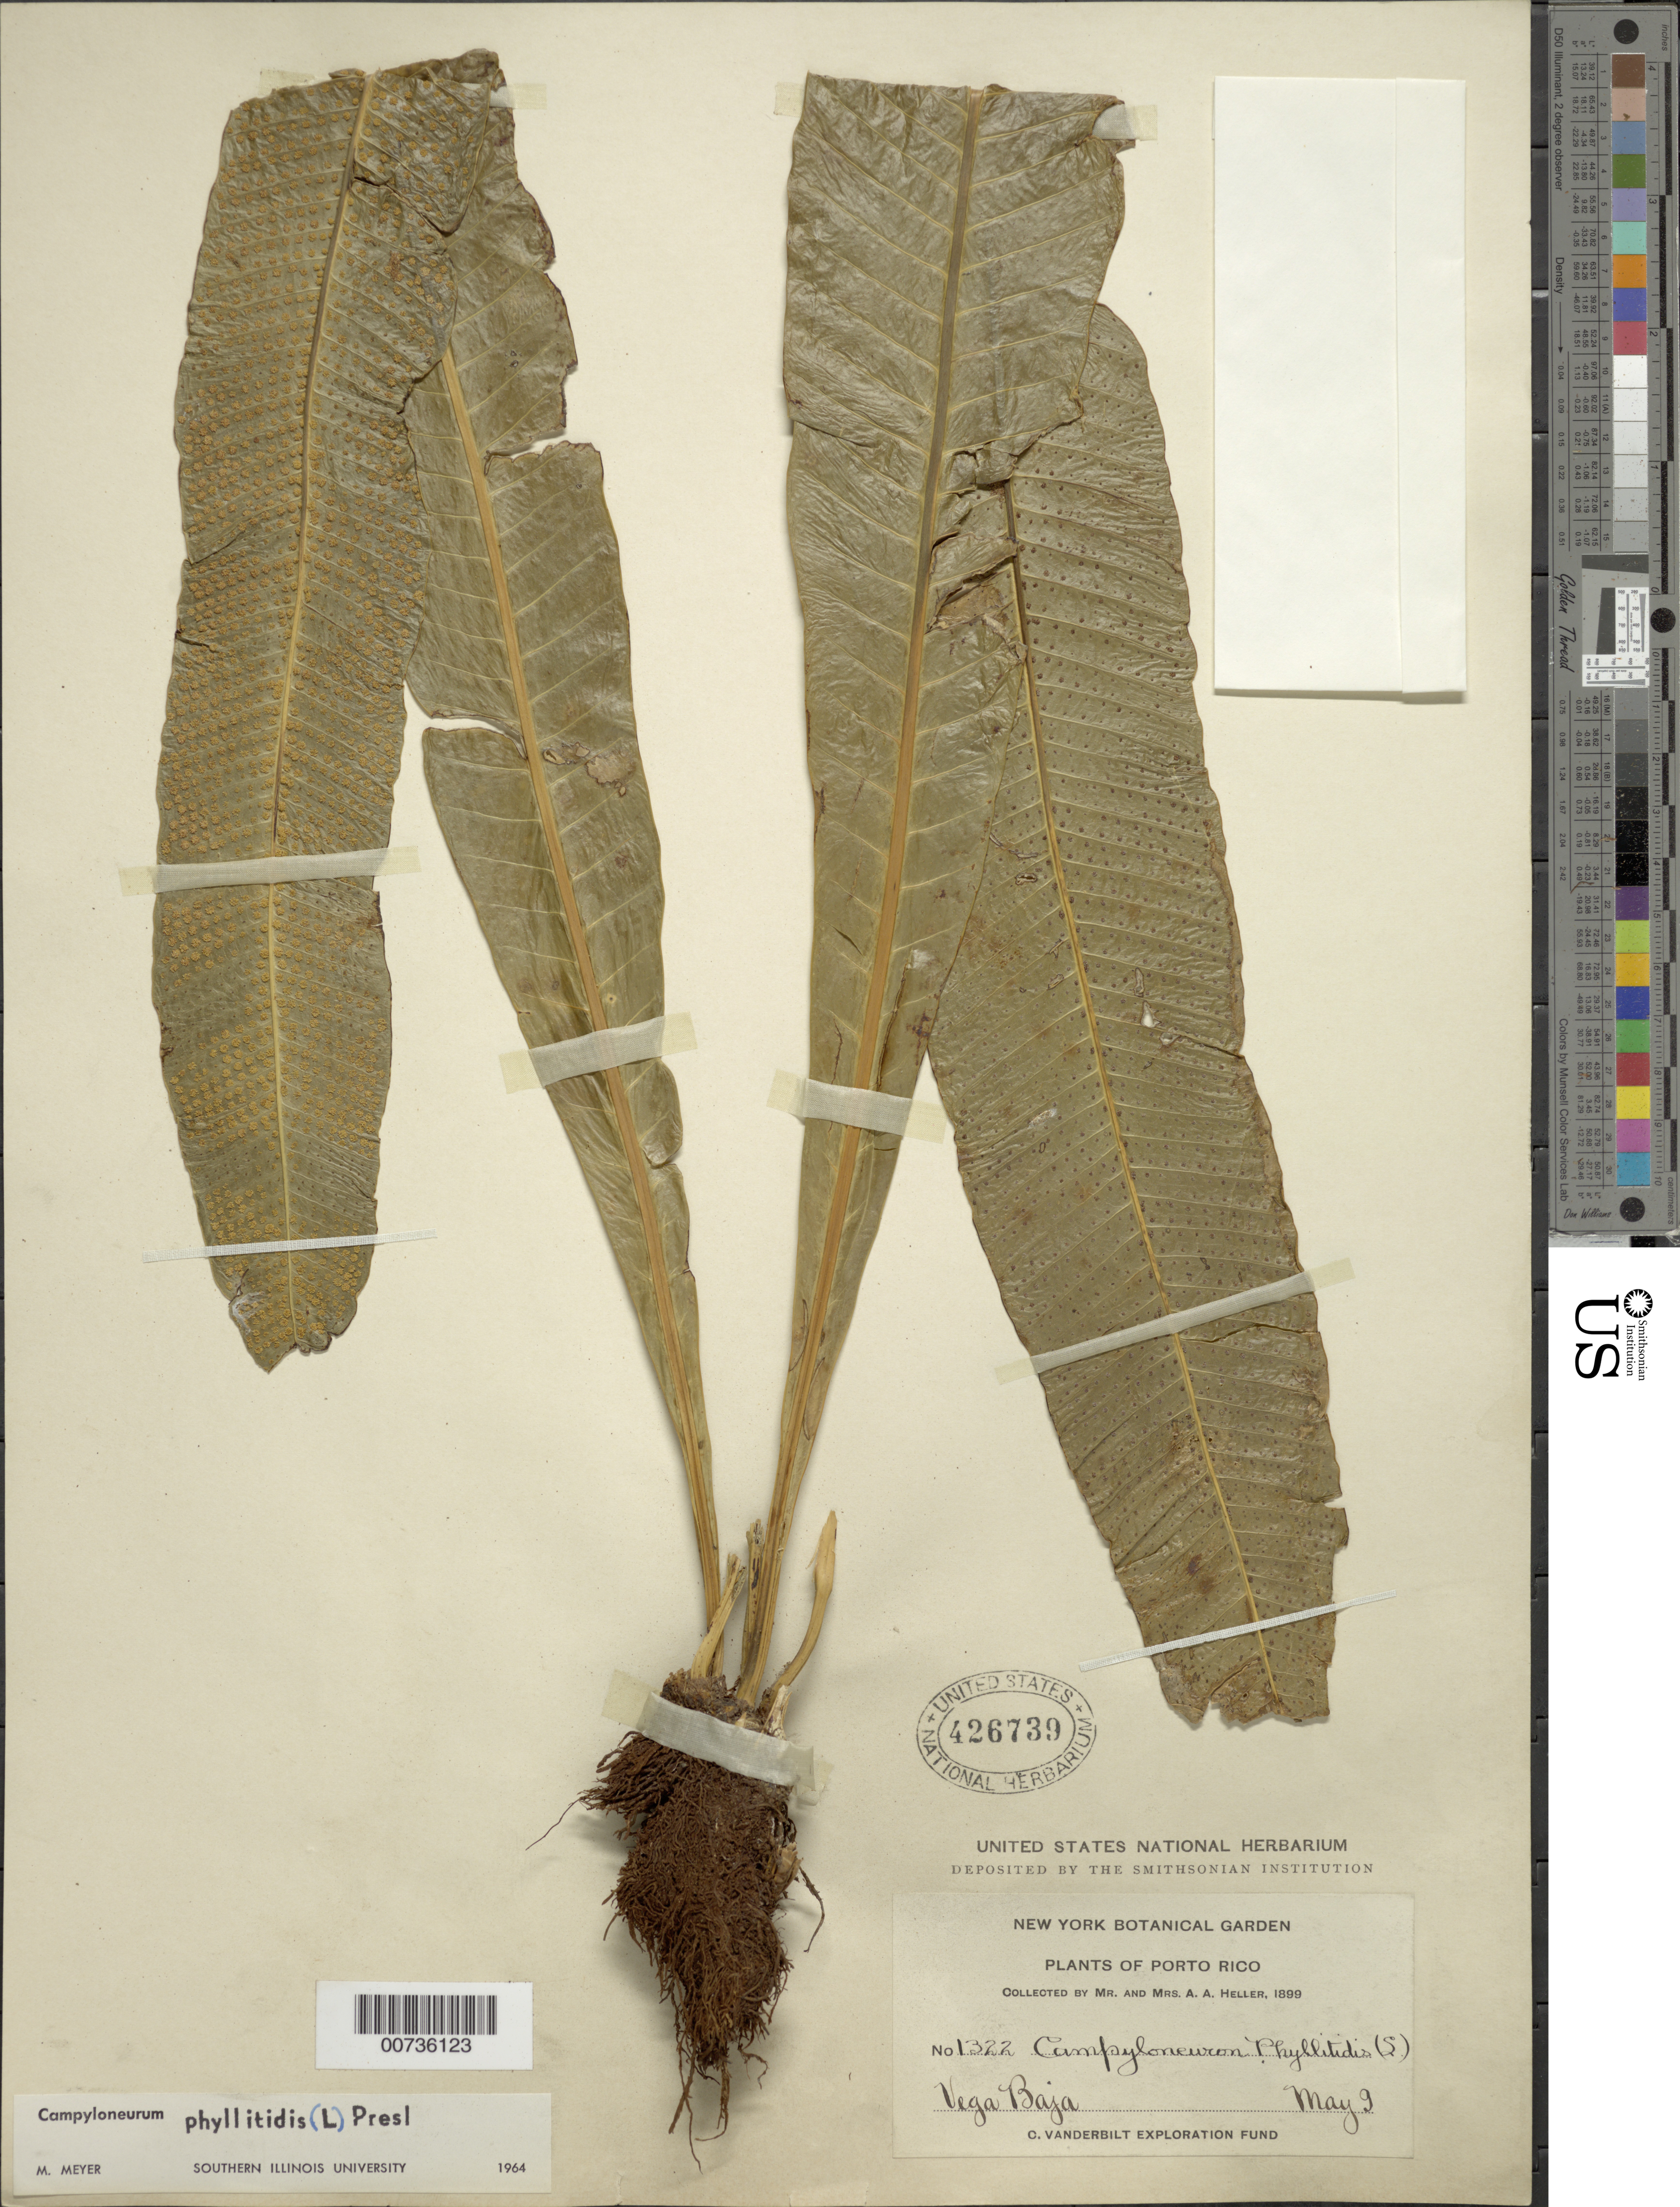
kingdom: Plantae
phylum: Tracheophyta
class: Polypodiopsida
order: Polypodiales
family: Polypodiaceae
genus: Campyloneurum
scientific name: Campyloneurum phyllitidis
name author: (L.) C. Presl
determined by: Meyer, M.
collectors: A. A. Heller & E. G. Heller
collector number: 1322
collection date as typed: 09 May 1899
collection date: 1899-05-09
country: Puerto Rico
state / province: Vega Baja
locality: Vega Baja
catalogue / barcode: US 426739